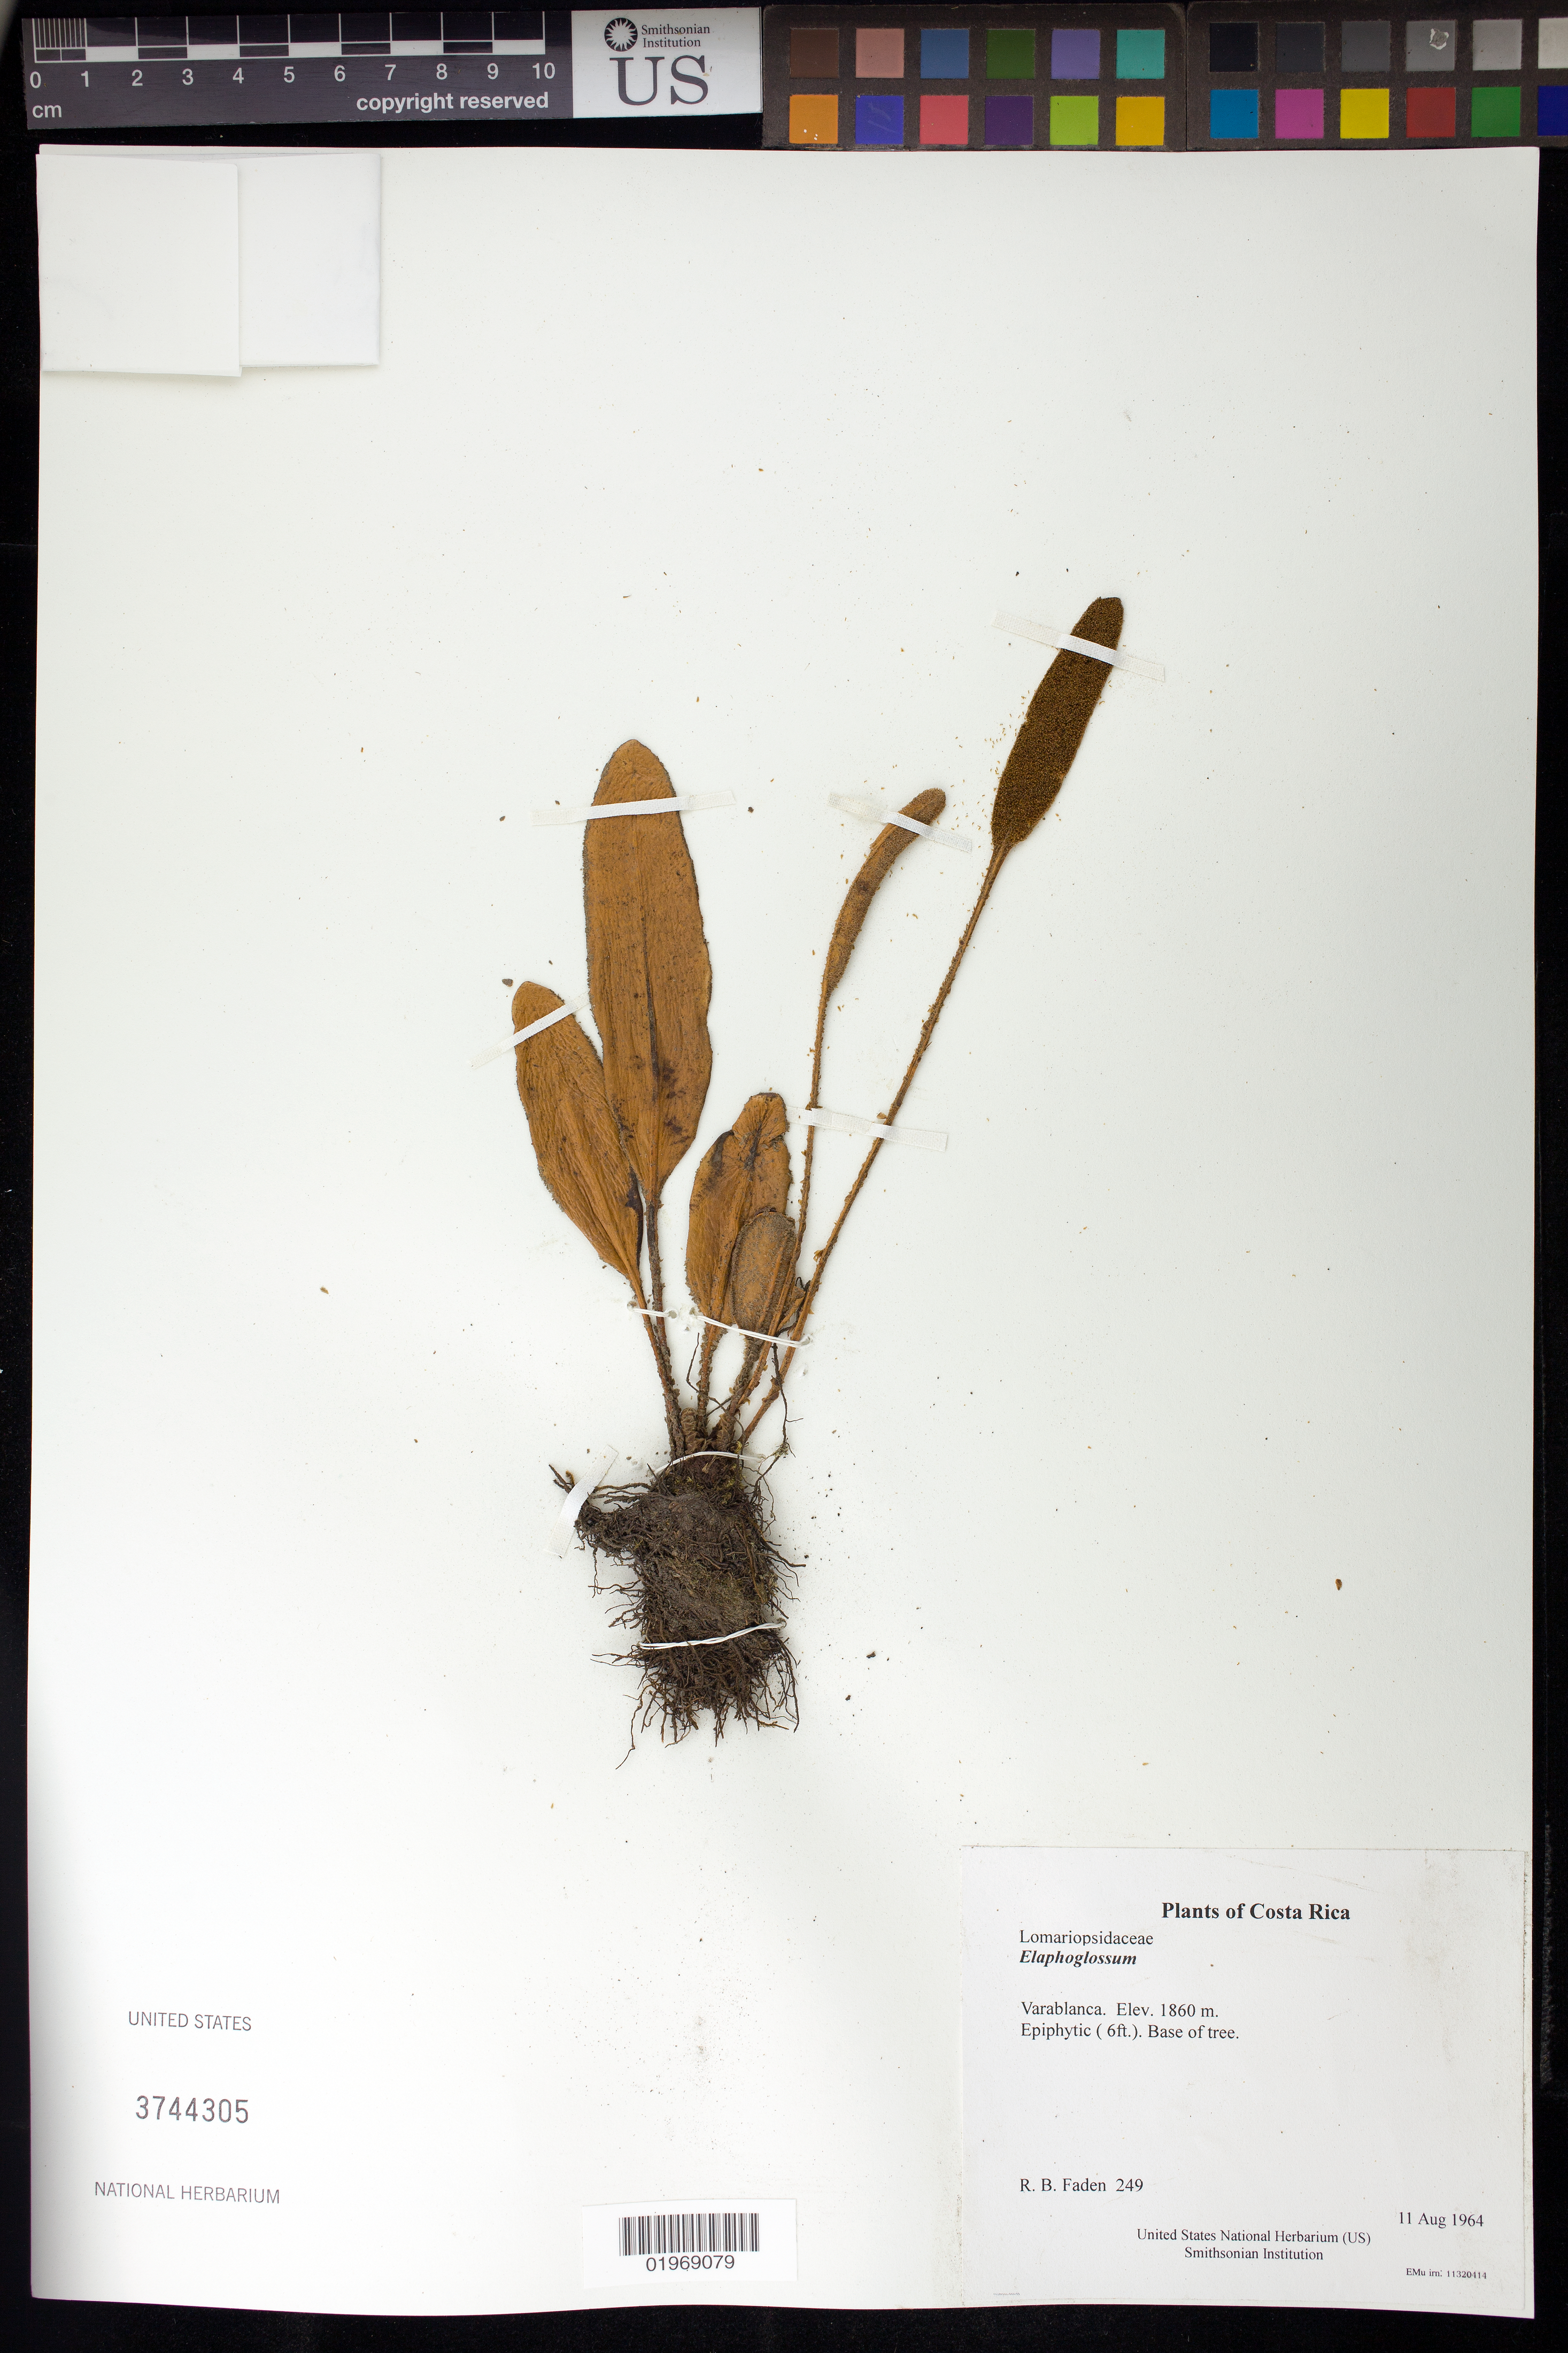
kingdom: Plantae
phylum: Tracheophyta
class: Polypodiopsida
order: Polypodiales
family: Dryopteridaceae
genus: Elaphoglossum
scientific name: Elaphoglossum bellermannianum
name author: (Klotzsch) T. Moore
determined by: Vasco, A.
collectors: R. B. Faden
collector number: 249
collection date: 1964-08-11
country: Costa Rica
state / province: Heredia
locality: Varablanca.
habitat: Base of tree.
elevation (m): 1860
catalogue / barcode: US 3744305